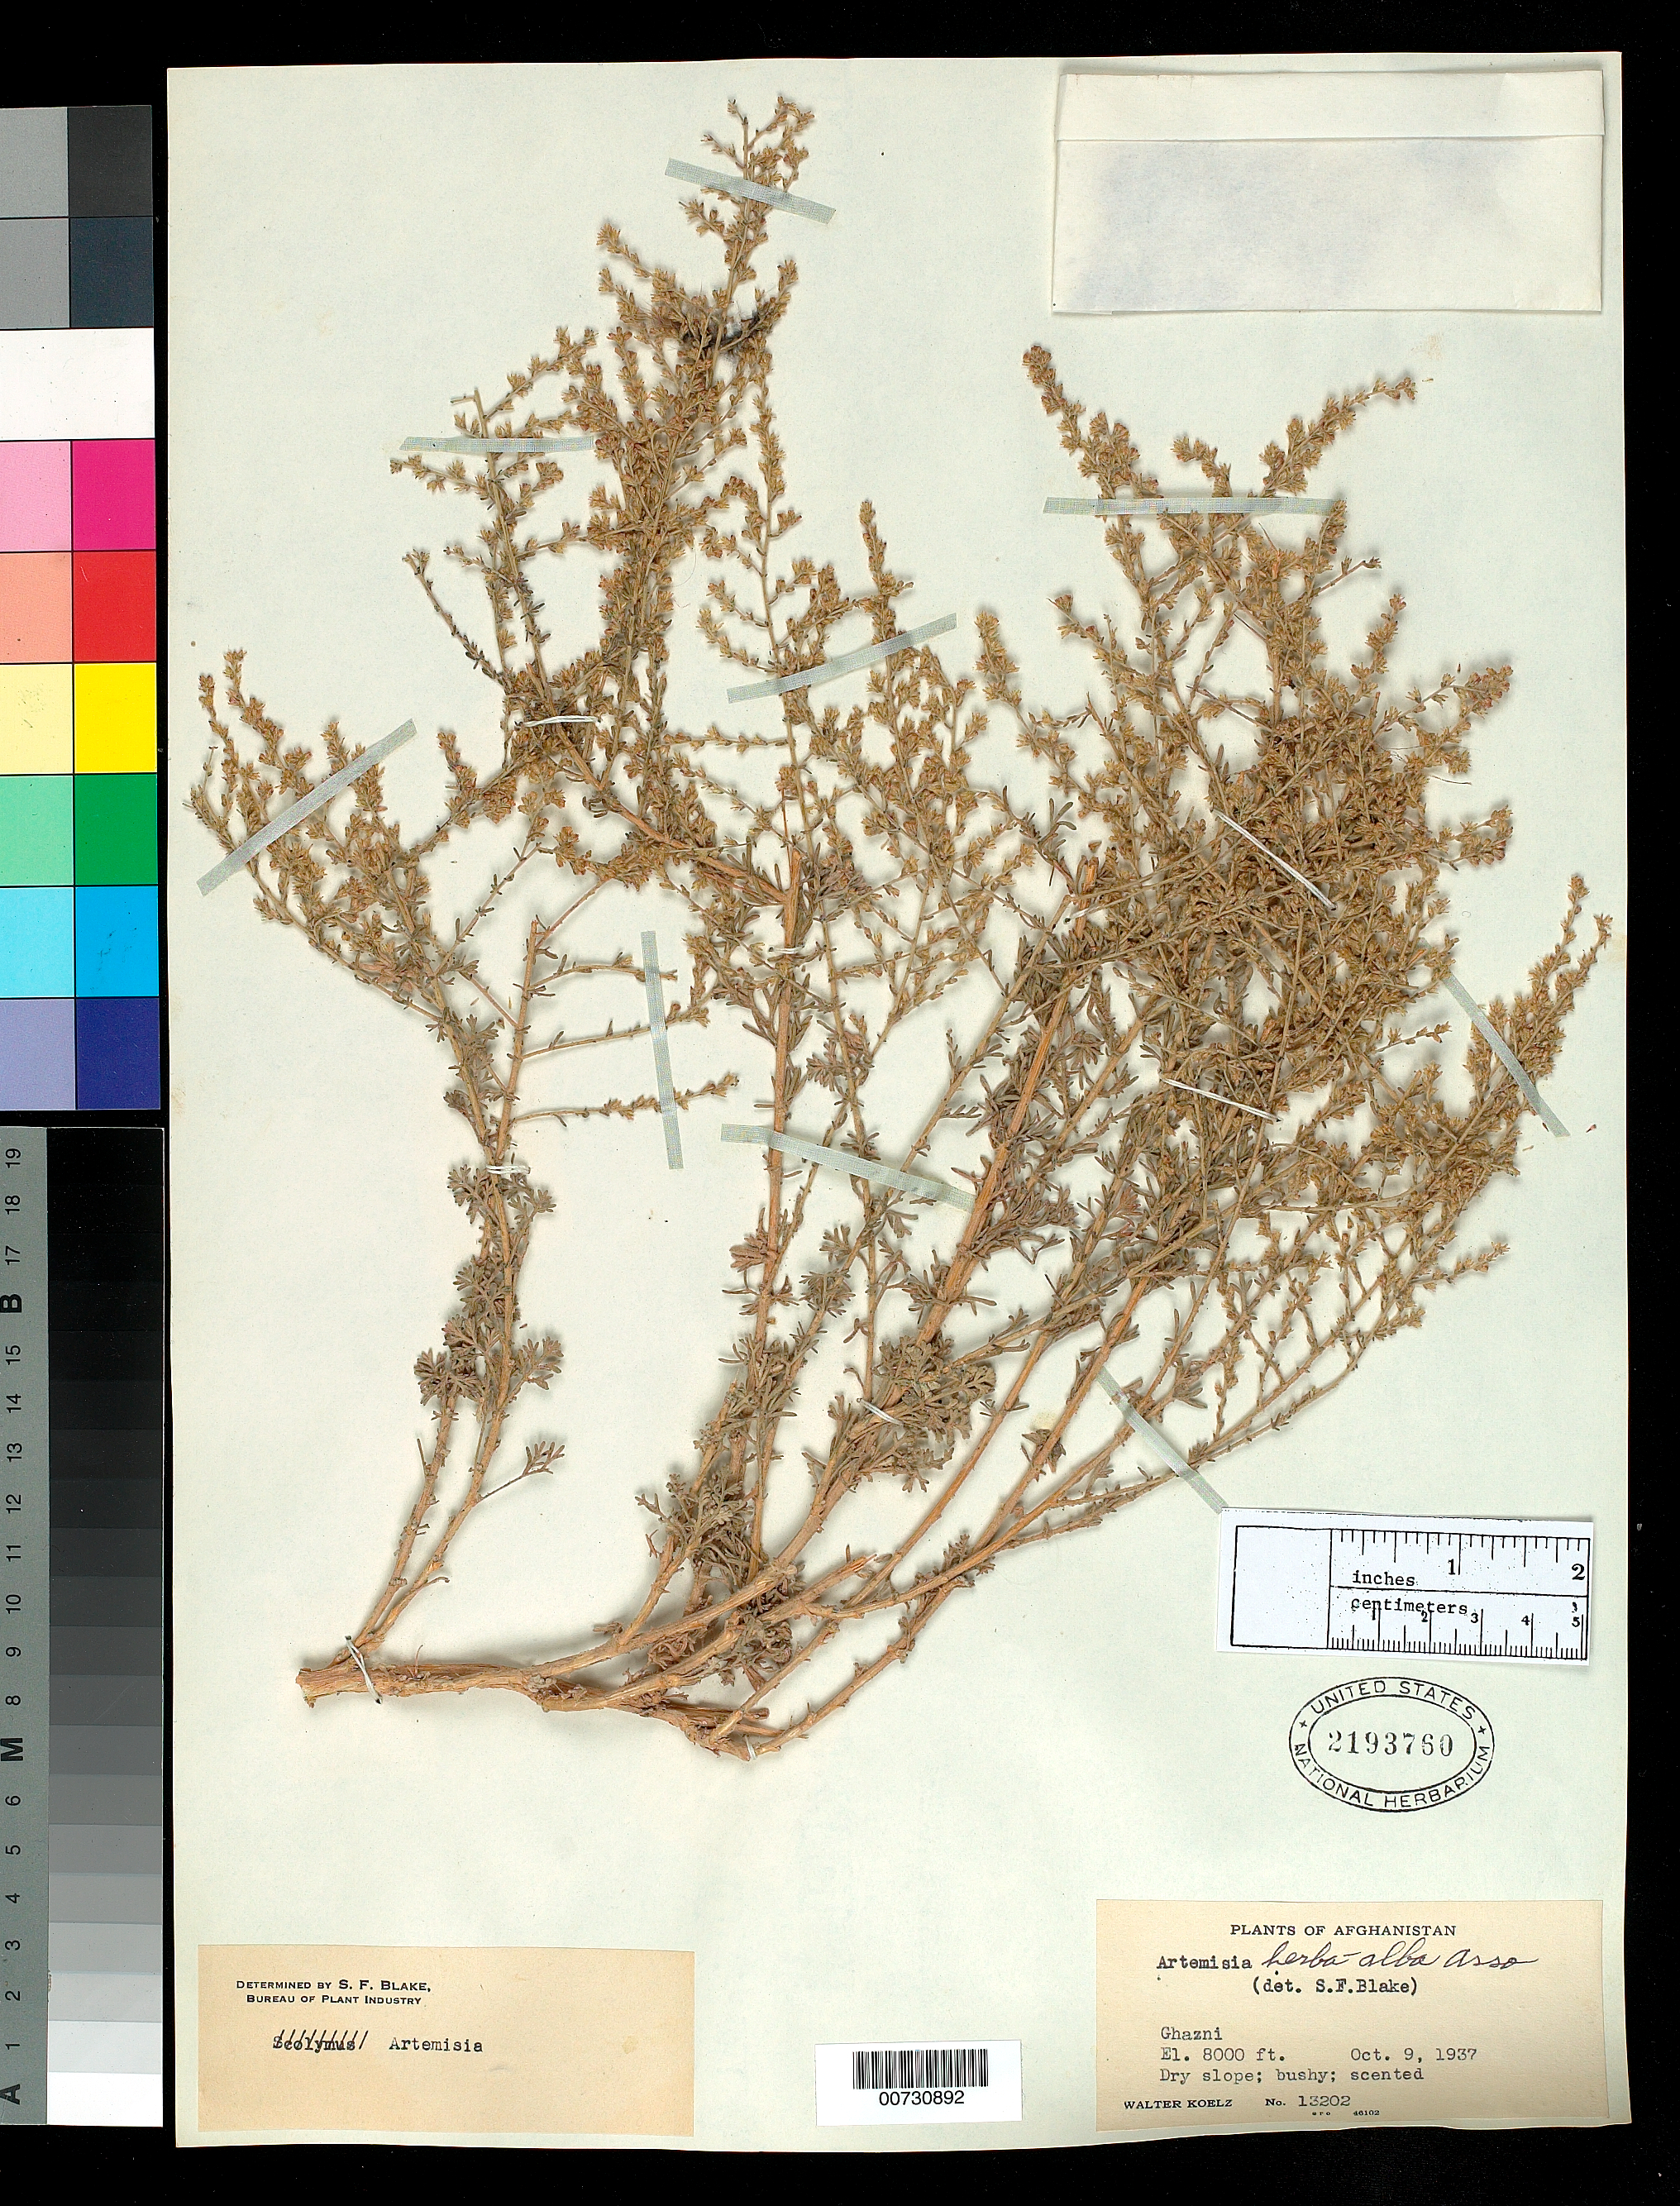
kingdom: Plantae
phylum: Tracheophyta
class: Magnoliopsida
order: Asterales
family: Asteraceae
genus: Artemisia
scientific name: Artemisia herba-alba asso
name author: Asso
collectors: W. N. Koelz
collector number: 13202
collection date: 1937-10-09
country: Afghanistan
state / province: Ghazni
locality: Dry slope; bushy; scented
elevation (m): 2438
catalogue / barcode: US 2193760